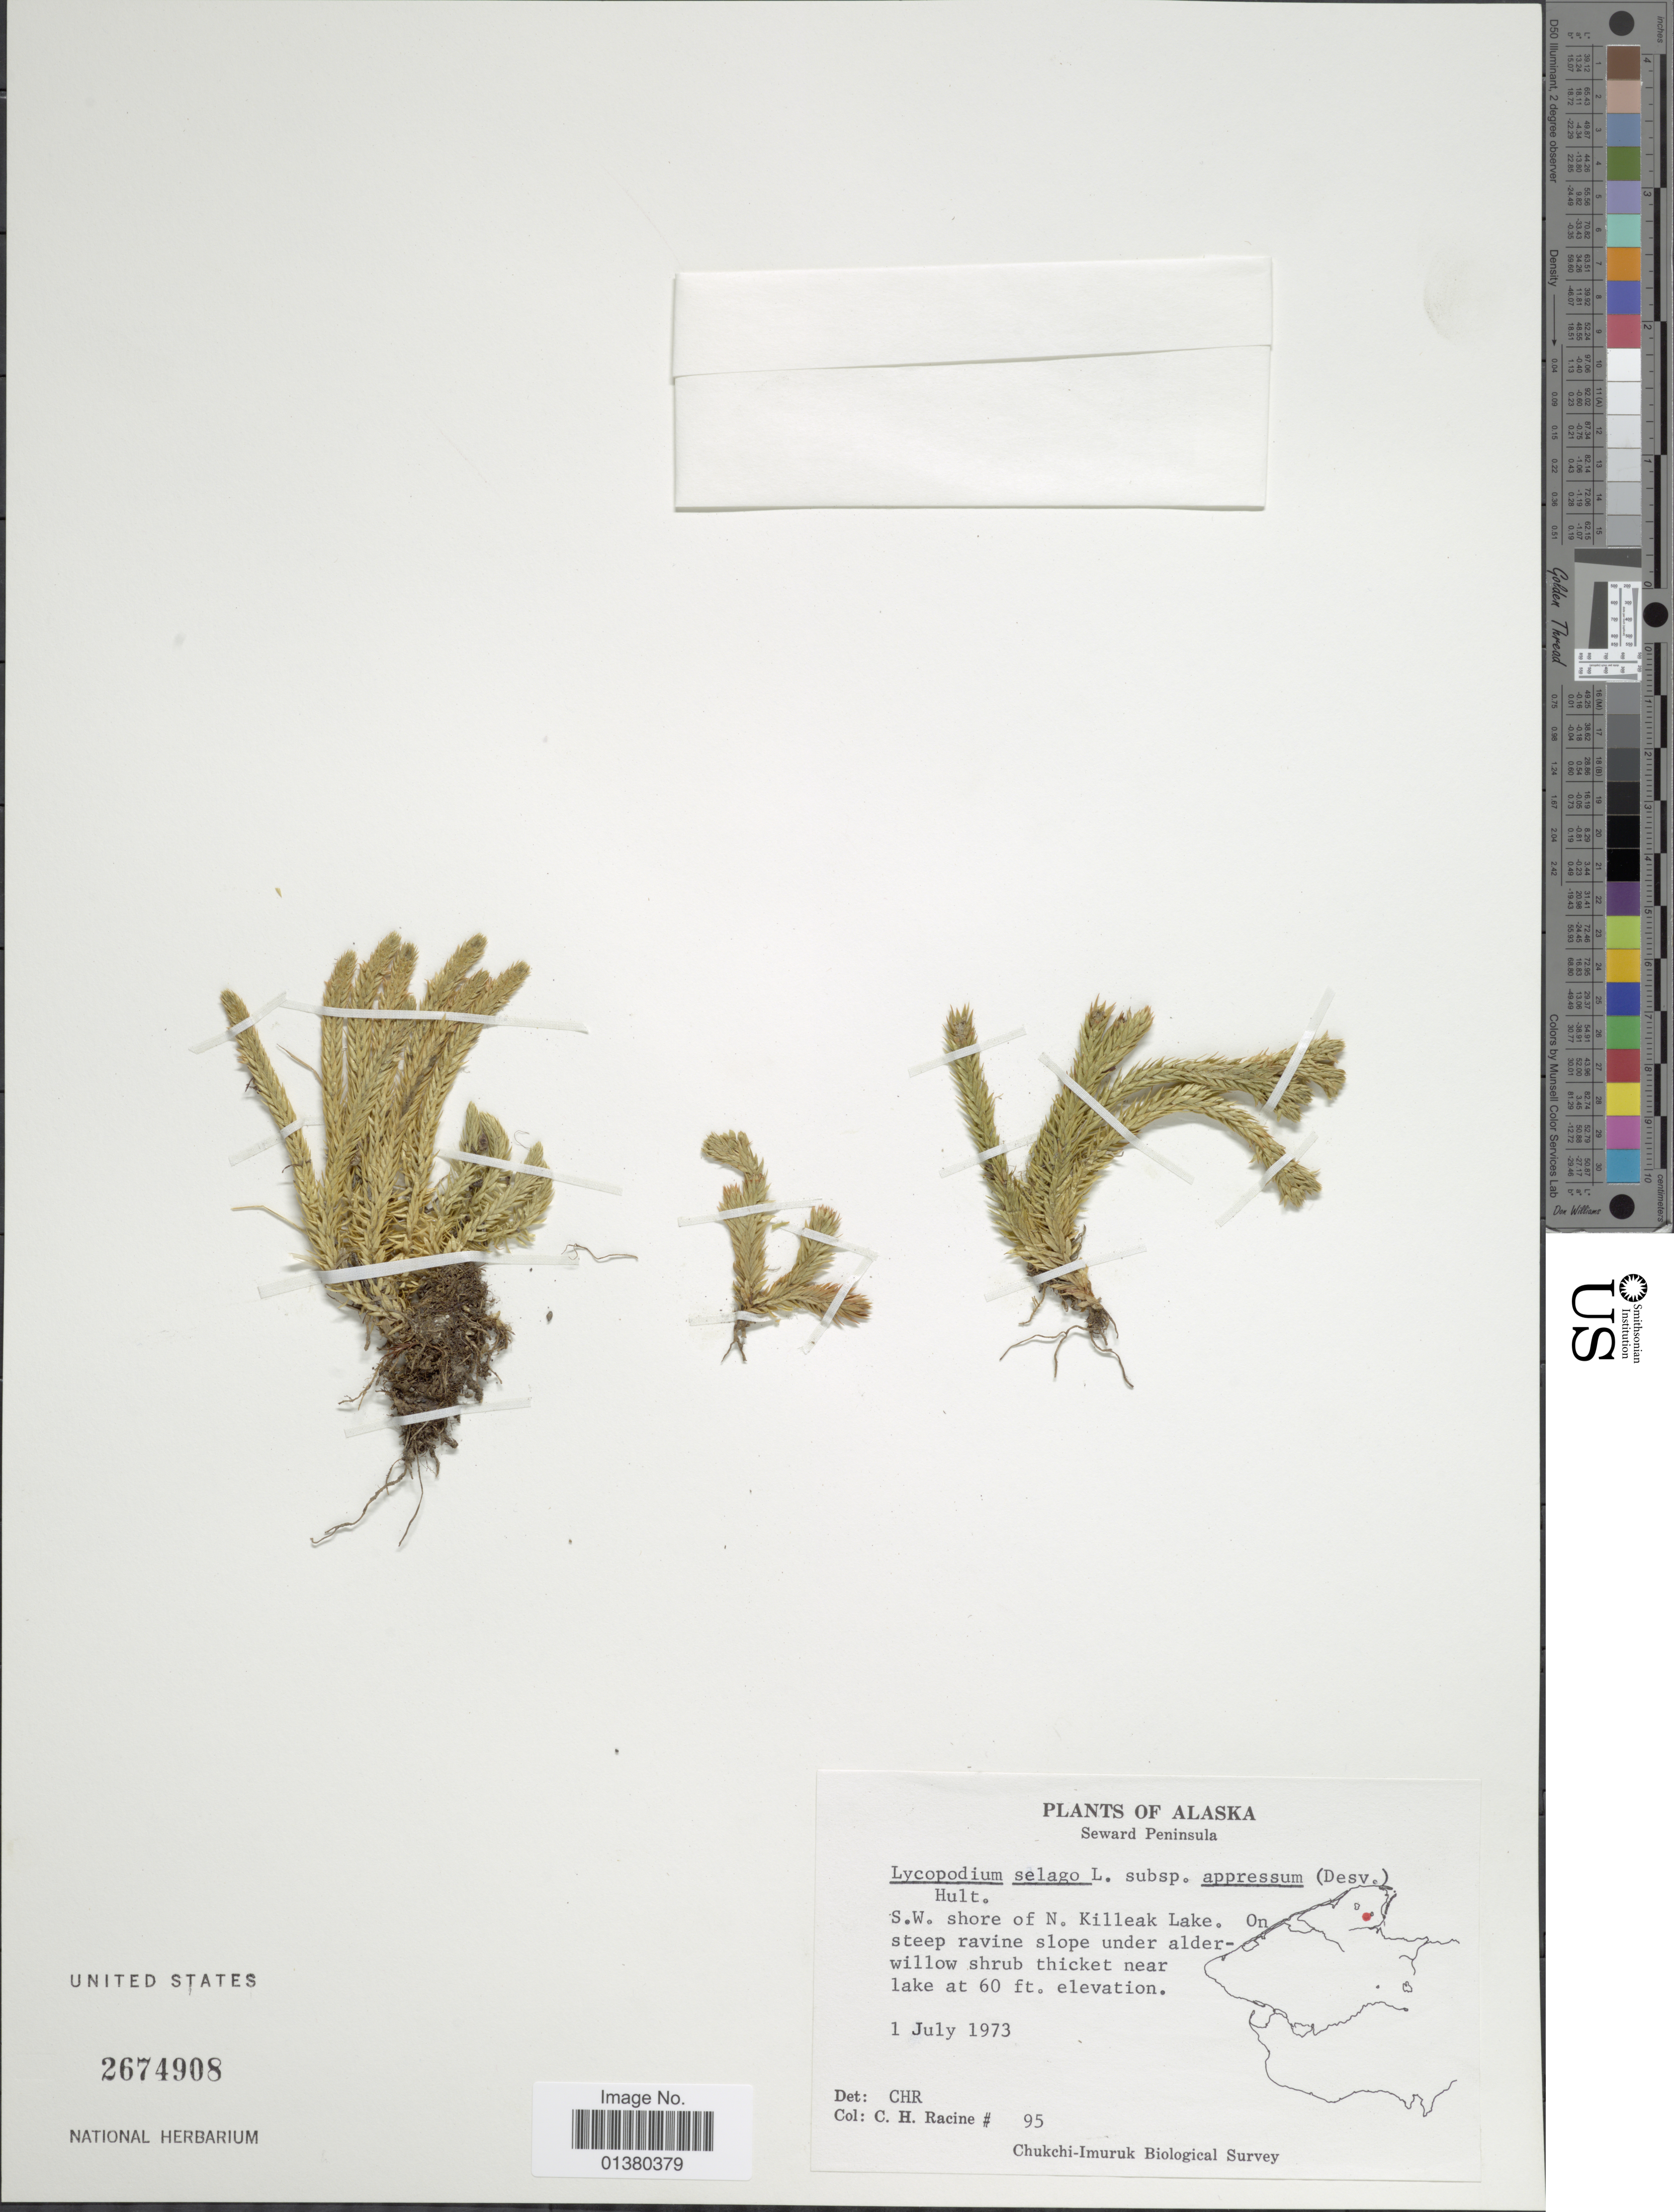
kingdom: Plantae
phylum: Tracheophyta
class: Lycopodiopsida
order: Lycopodiales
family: Lycopodiaceae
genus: Huperzia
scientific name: Huperzia selago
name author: (L.) Bernh. ex Schrank & Mart.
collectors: C. Racine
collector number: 95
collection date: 1973-07-01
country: United States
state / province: Alaska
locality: S.W. shore of N.Seward Peninsula, Killeak Lake, On steep ravine slope under alderwillow shrub thicket near lake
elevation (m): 18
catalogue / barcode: US 2674908